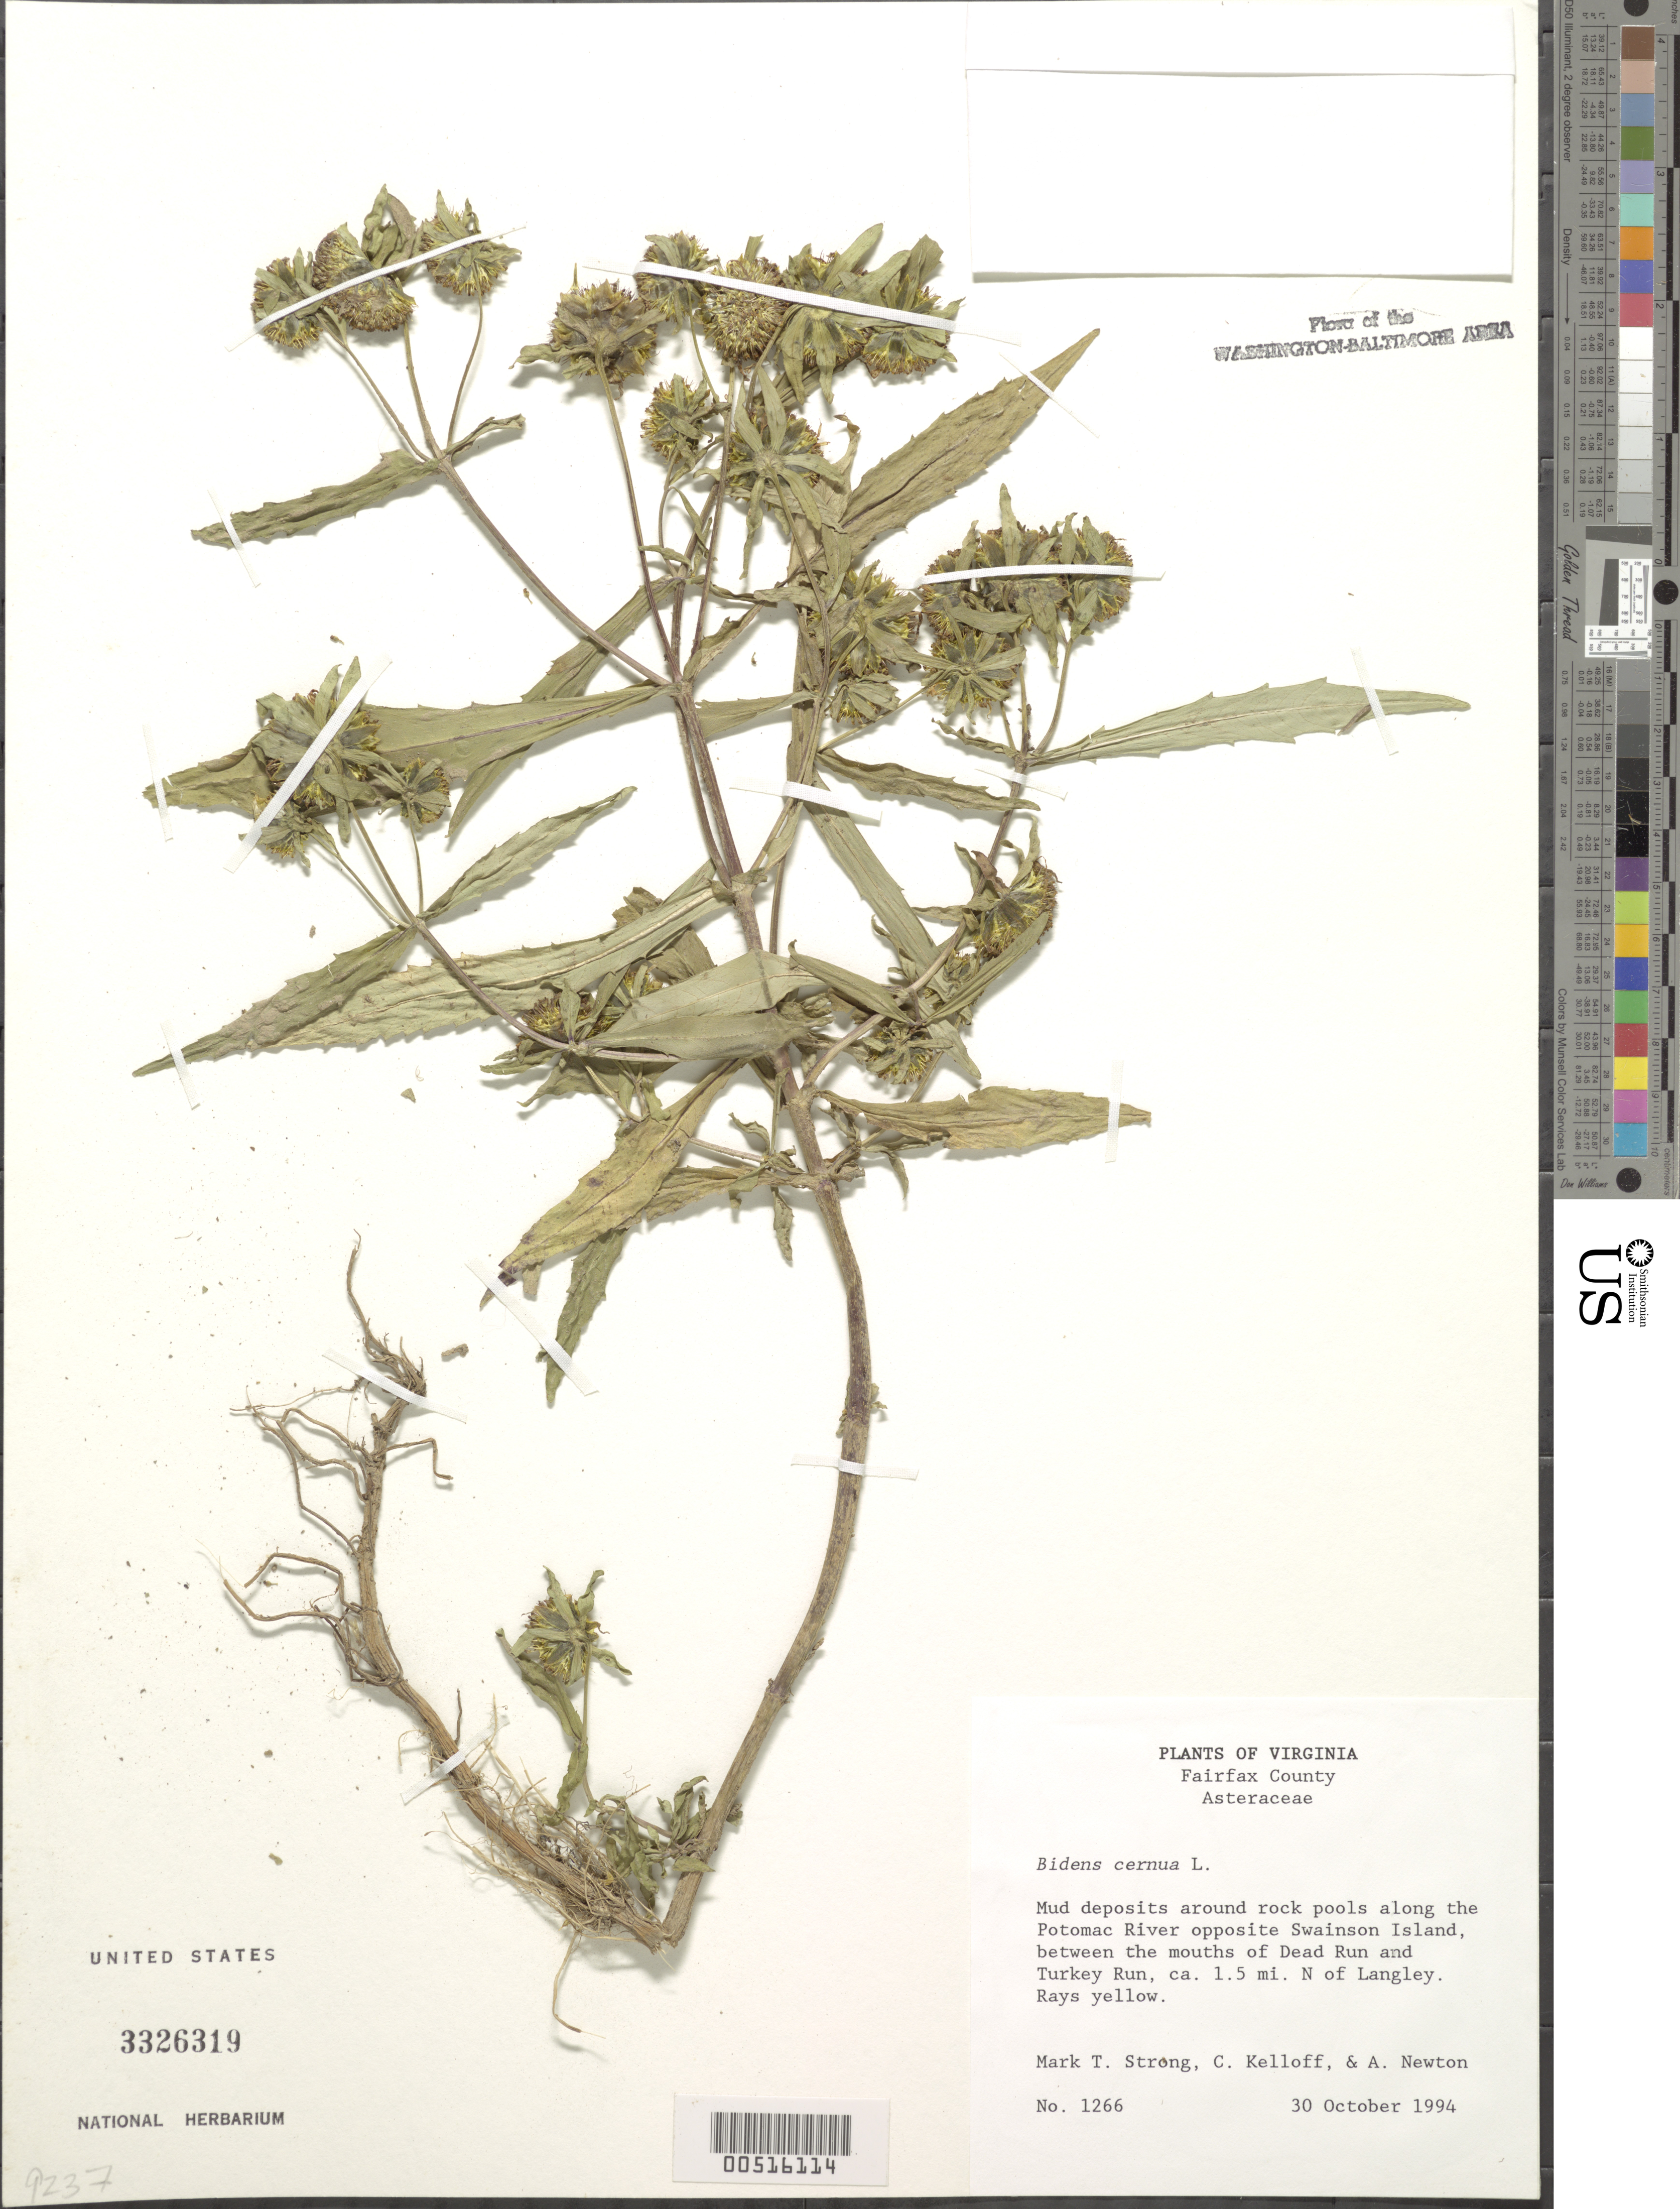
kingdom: Plantae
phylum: Tracheophyta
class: Magnoliopsida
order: Asterales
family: Asteraceae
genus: Bidens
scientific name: Bidens cernua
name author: L.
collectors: M. T. Strong, C. L. Kelloff & A. Newton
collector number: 1266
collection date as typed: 30 Oct 1994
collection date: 1994-10-30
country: United States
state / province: Virginia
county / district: Fairfax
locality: opposite Swainson Island, between Mouths of Dead Run and Turkey Run, N of Langley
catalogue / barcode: US 3326319